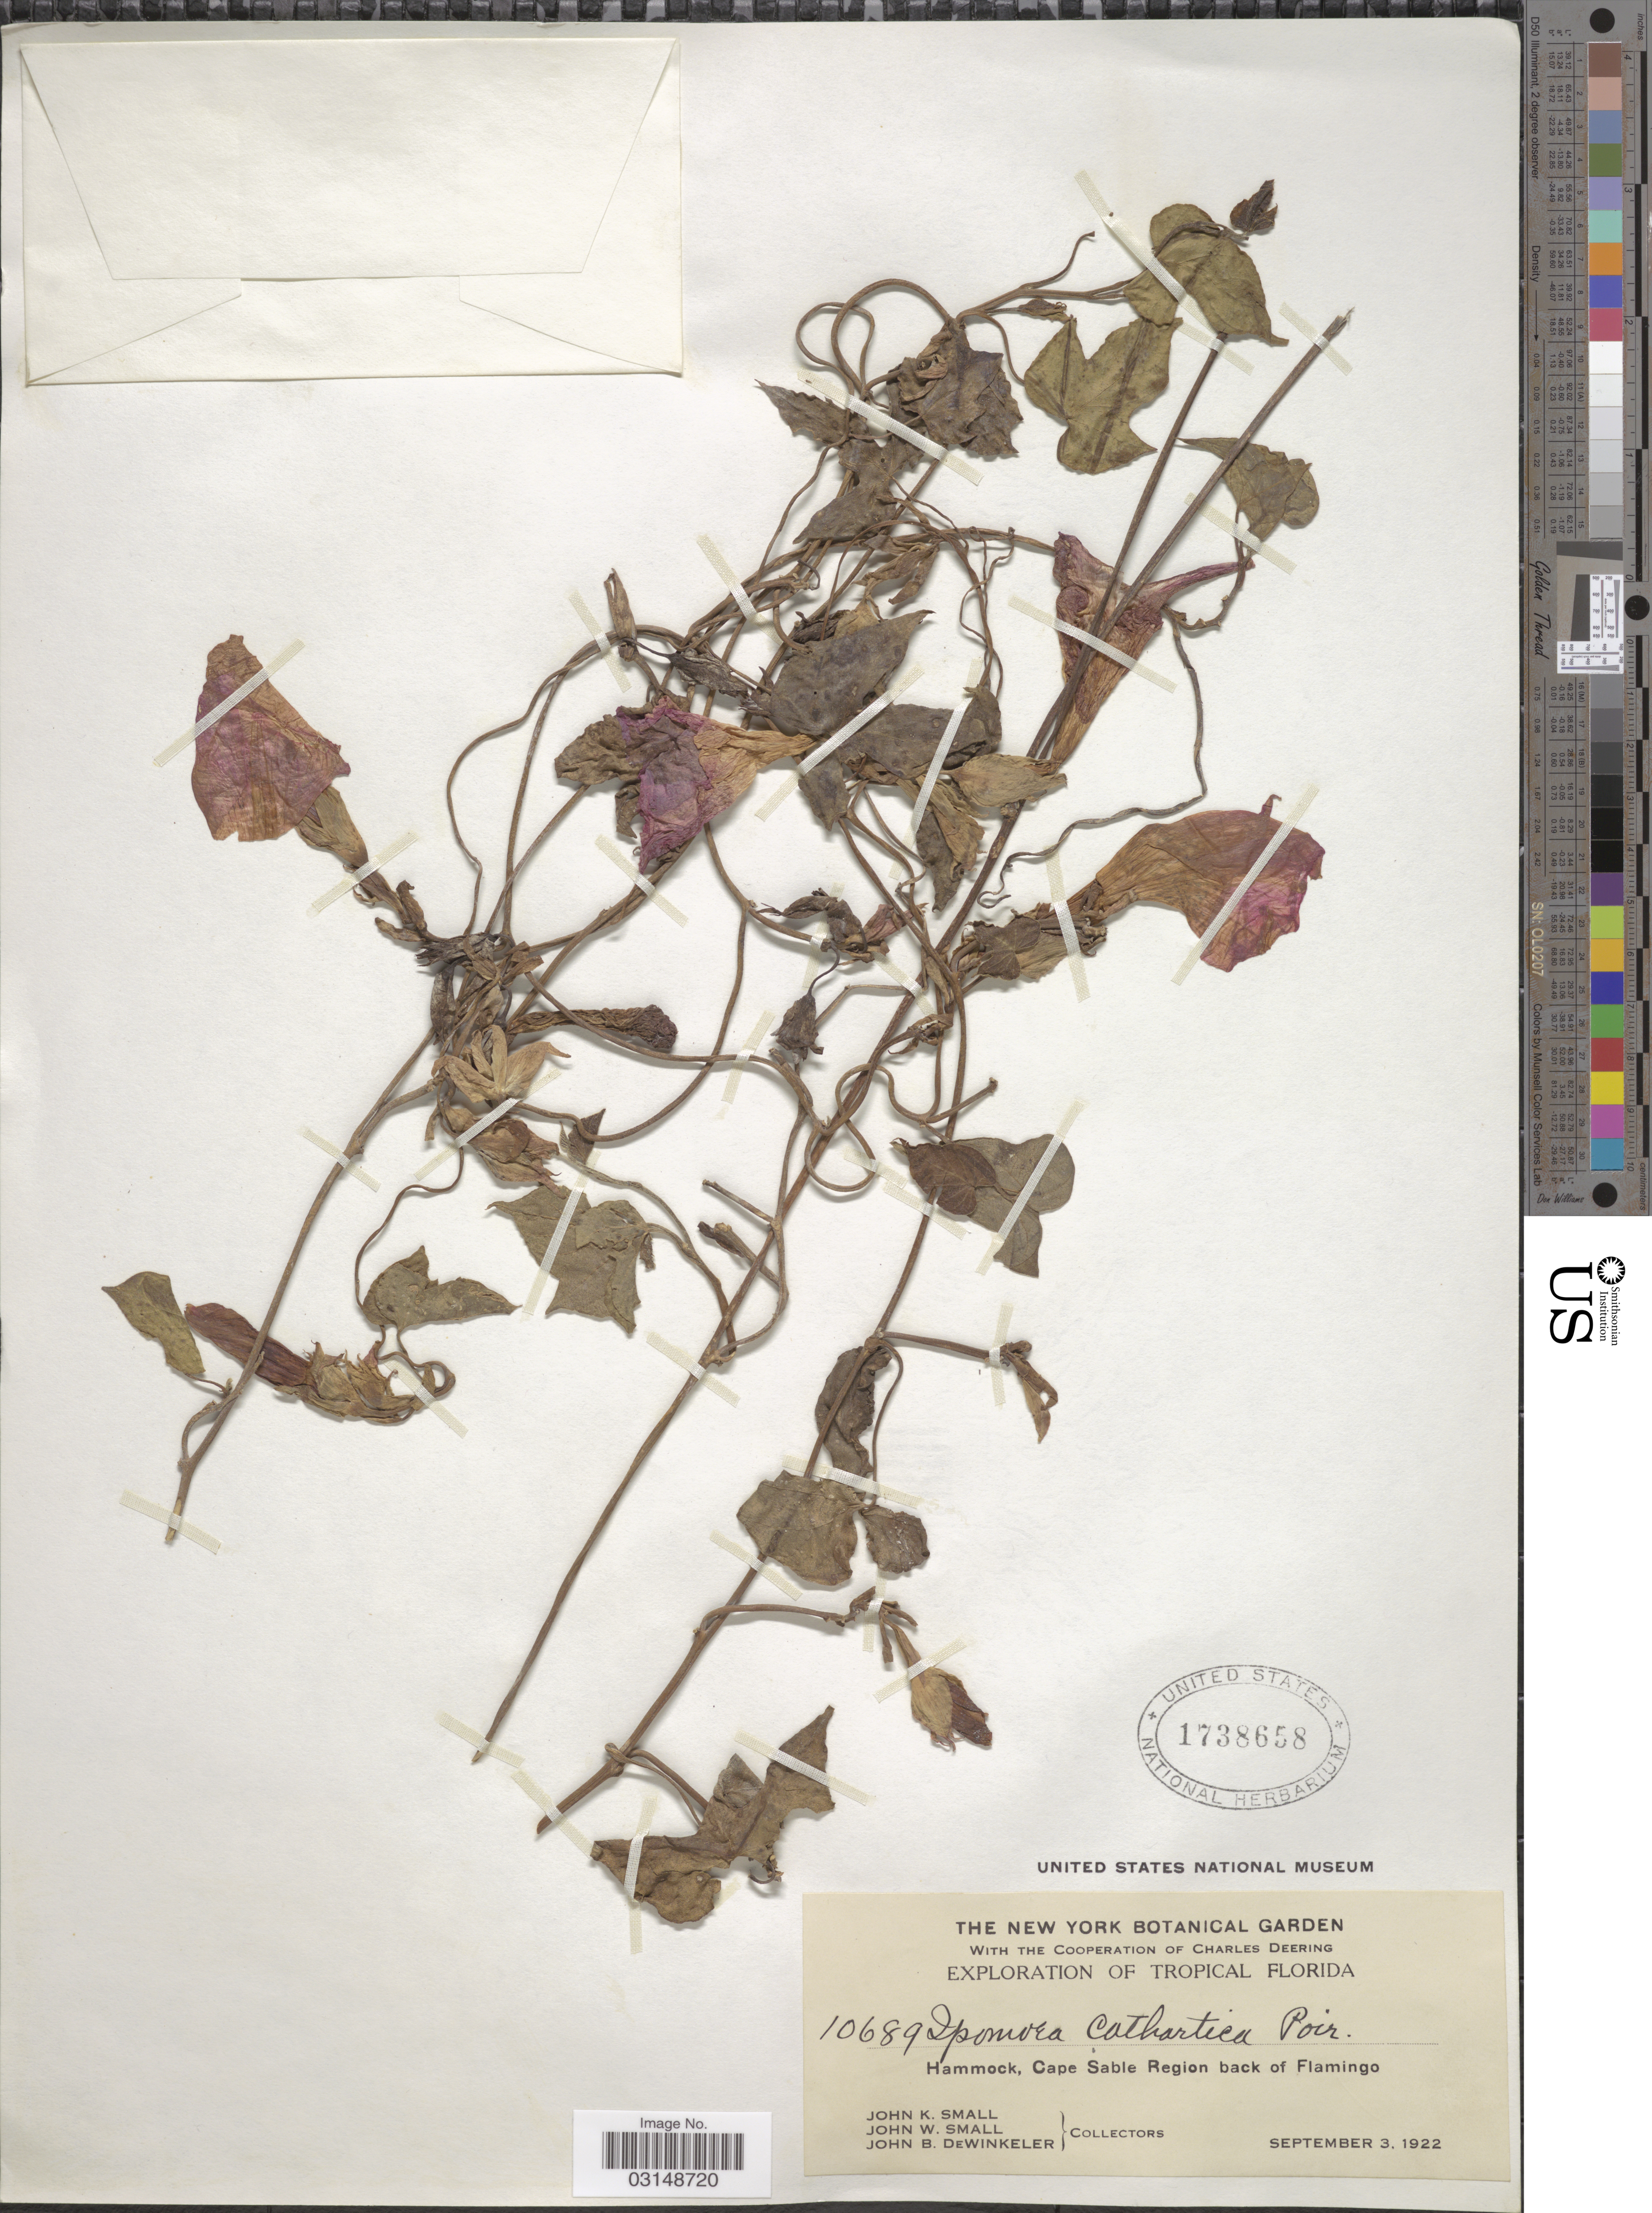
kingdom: Plantae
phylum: Tracheophyta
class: Magnoliopsida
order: Solanales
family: Convolvulaceae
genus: Ipomoea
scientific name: Ipomoea indica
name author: (Burm.) Merr.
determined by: Strong, Mark T., (BOT), Smithsonian Institution - National Museum of Natural History (UNITED STATES)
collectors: J. K. Small, J. Small & J. B. Dewinkeler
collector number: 10689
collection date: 1922-09-03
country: United States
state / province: Florida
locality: Tropical Florida. Hammock, Cape Sable Region back of Flamingo.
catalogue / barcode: US 1738658